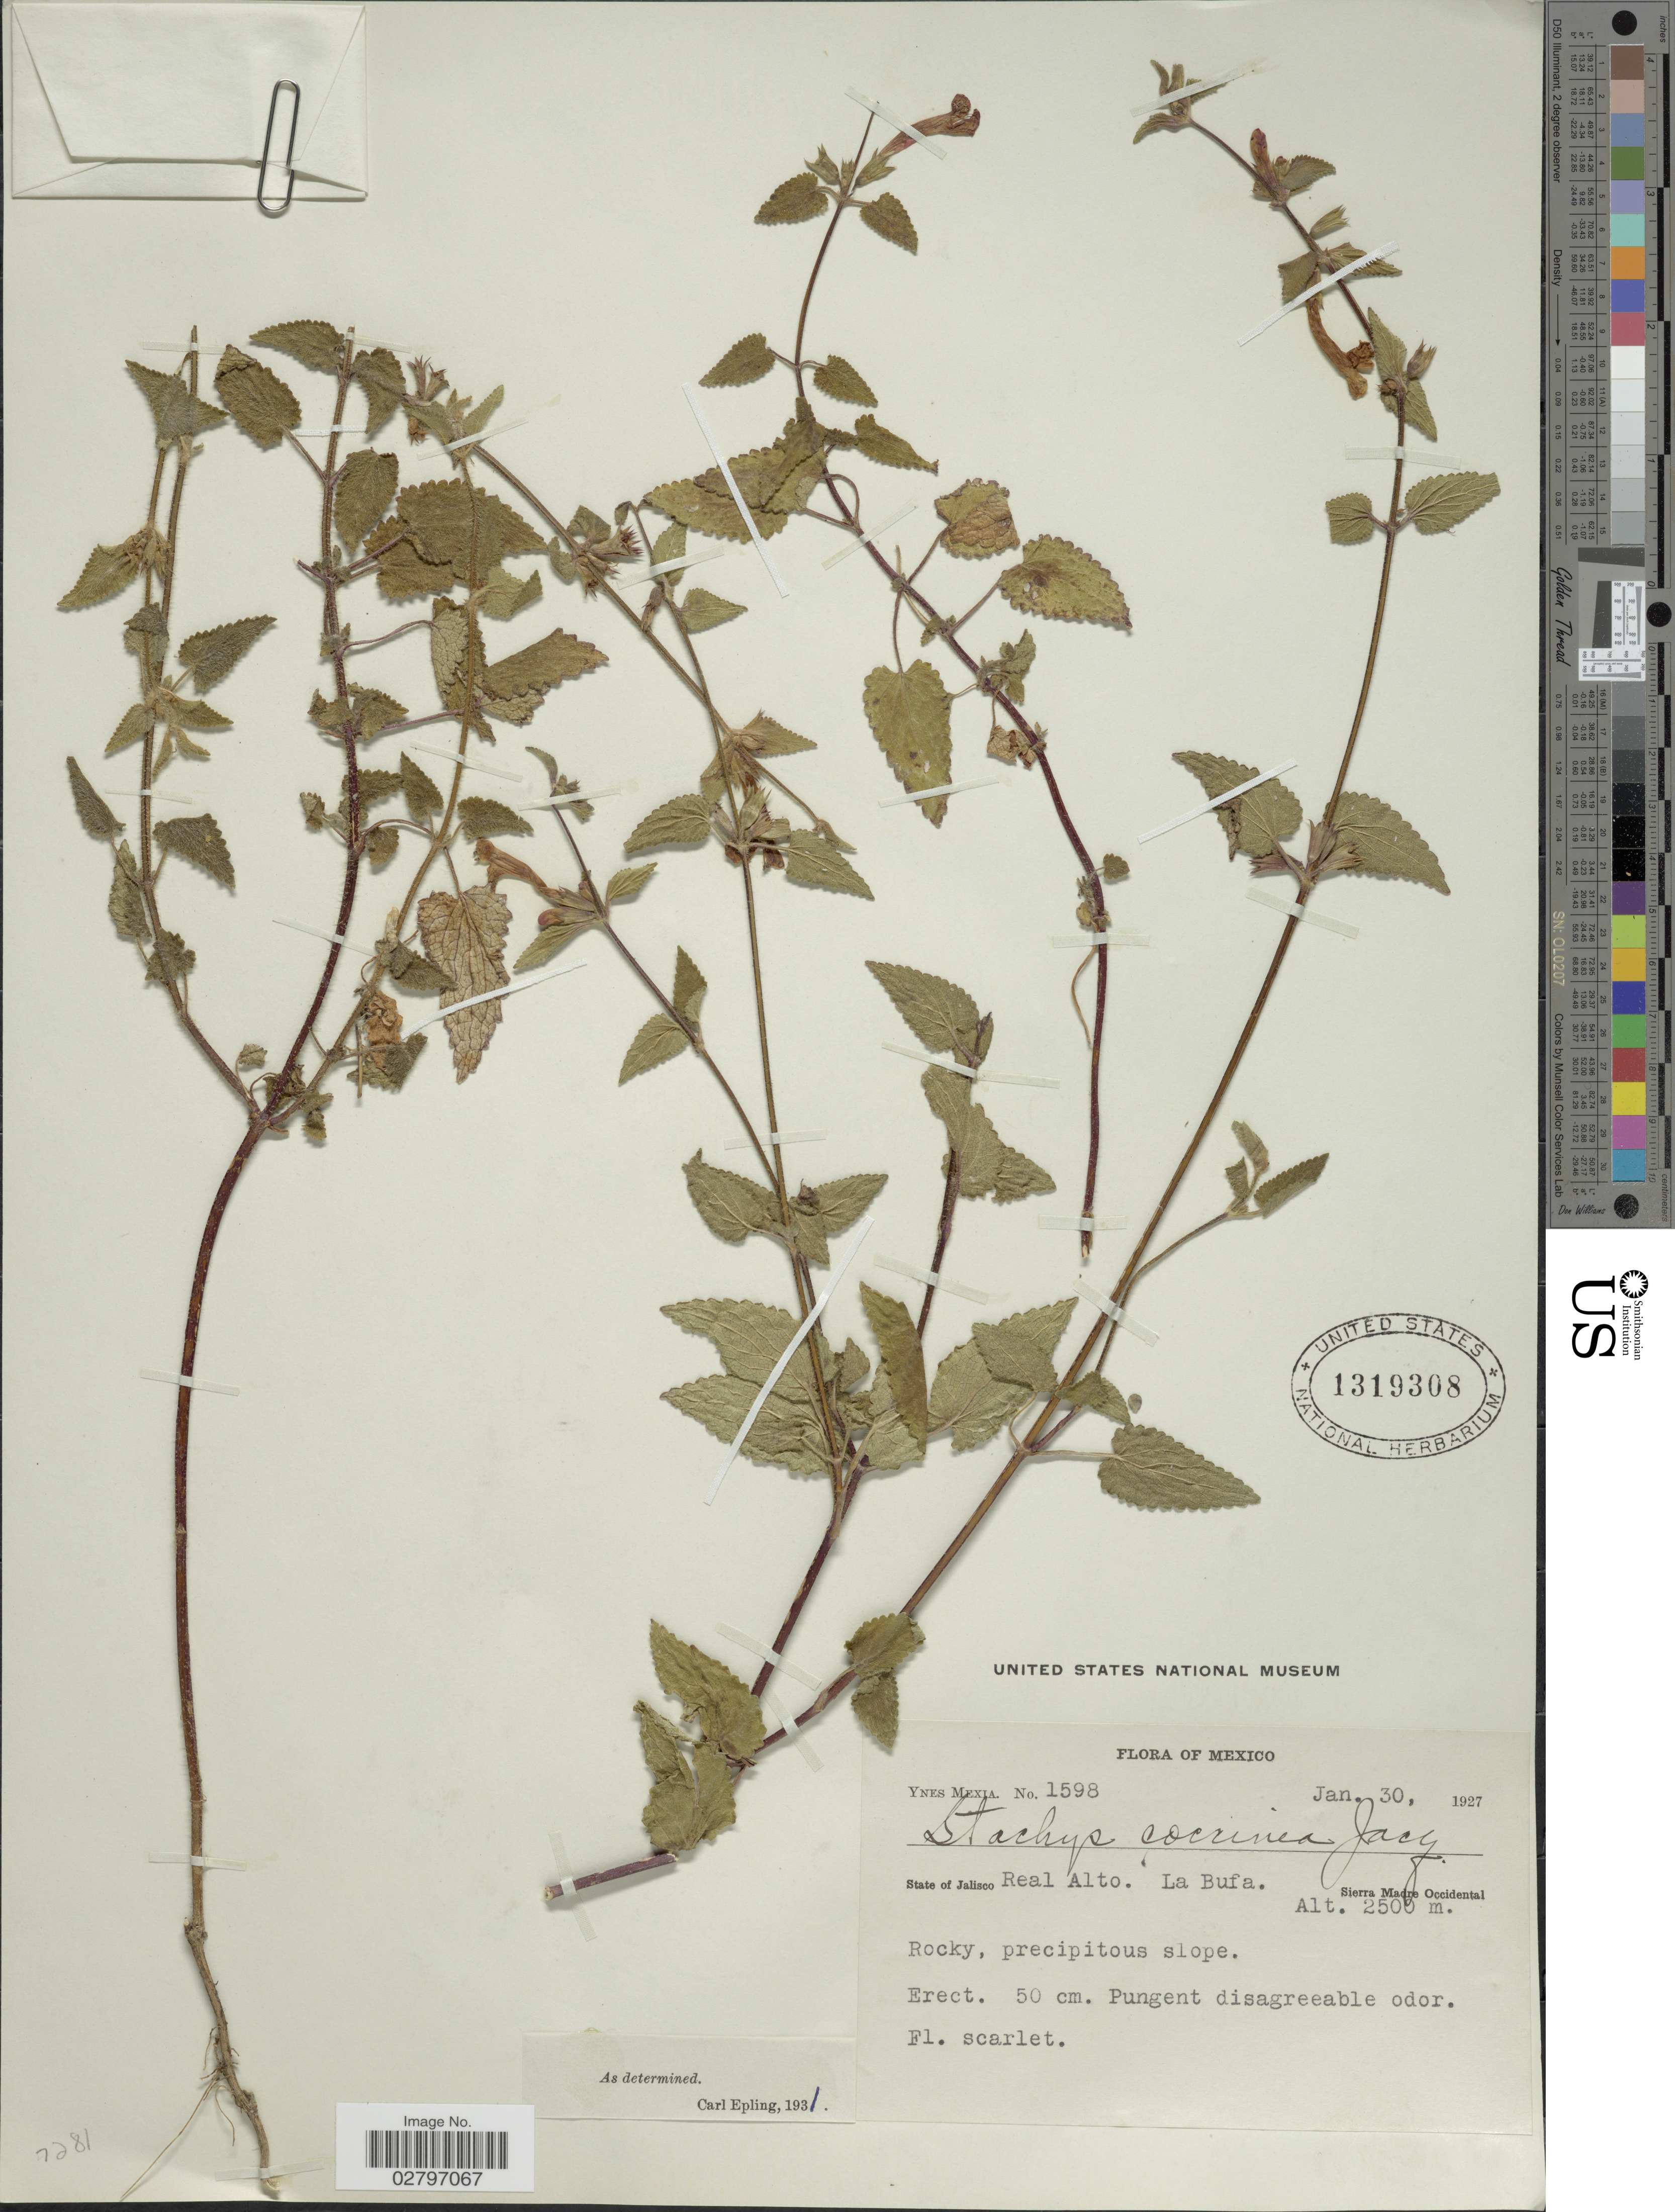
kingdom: Plantae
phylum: Tracheophyta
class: Magnoliopsida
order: Lamiales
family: Lamiaceae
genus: Stachys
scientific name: Stachys coccinea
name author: Ortega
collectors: Y. Mexia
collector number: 1598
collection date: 1927-01-30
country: Mexico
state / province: Jalisco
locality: Real Alto. La Bufa. Sierra Madre Occidental. Rocky, precipitous slope.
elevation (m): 2500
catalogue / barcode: US 1319308